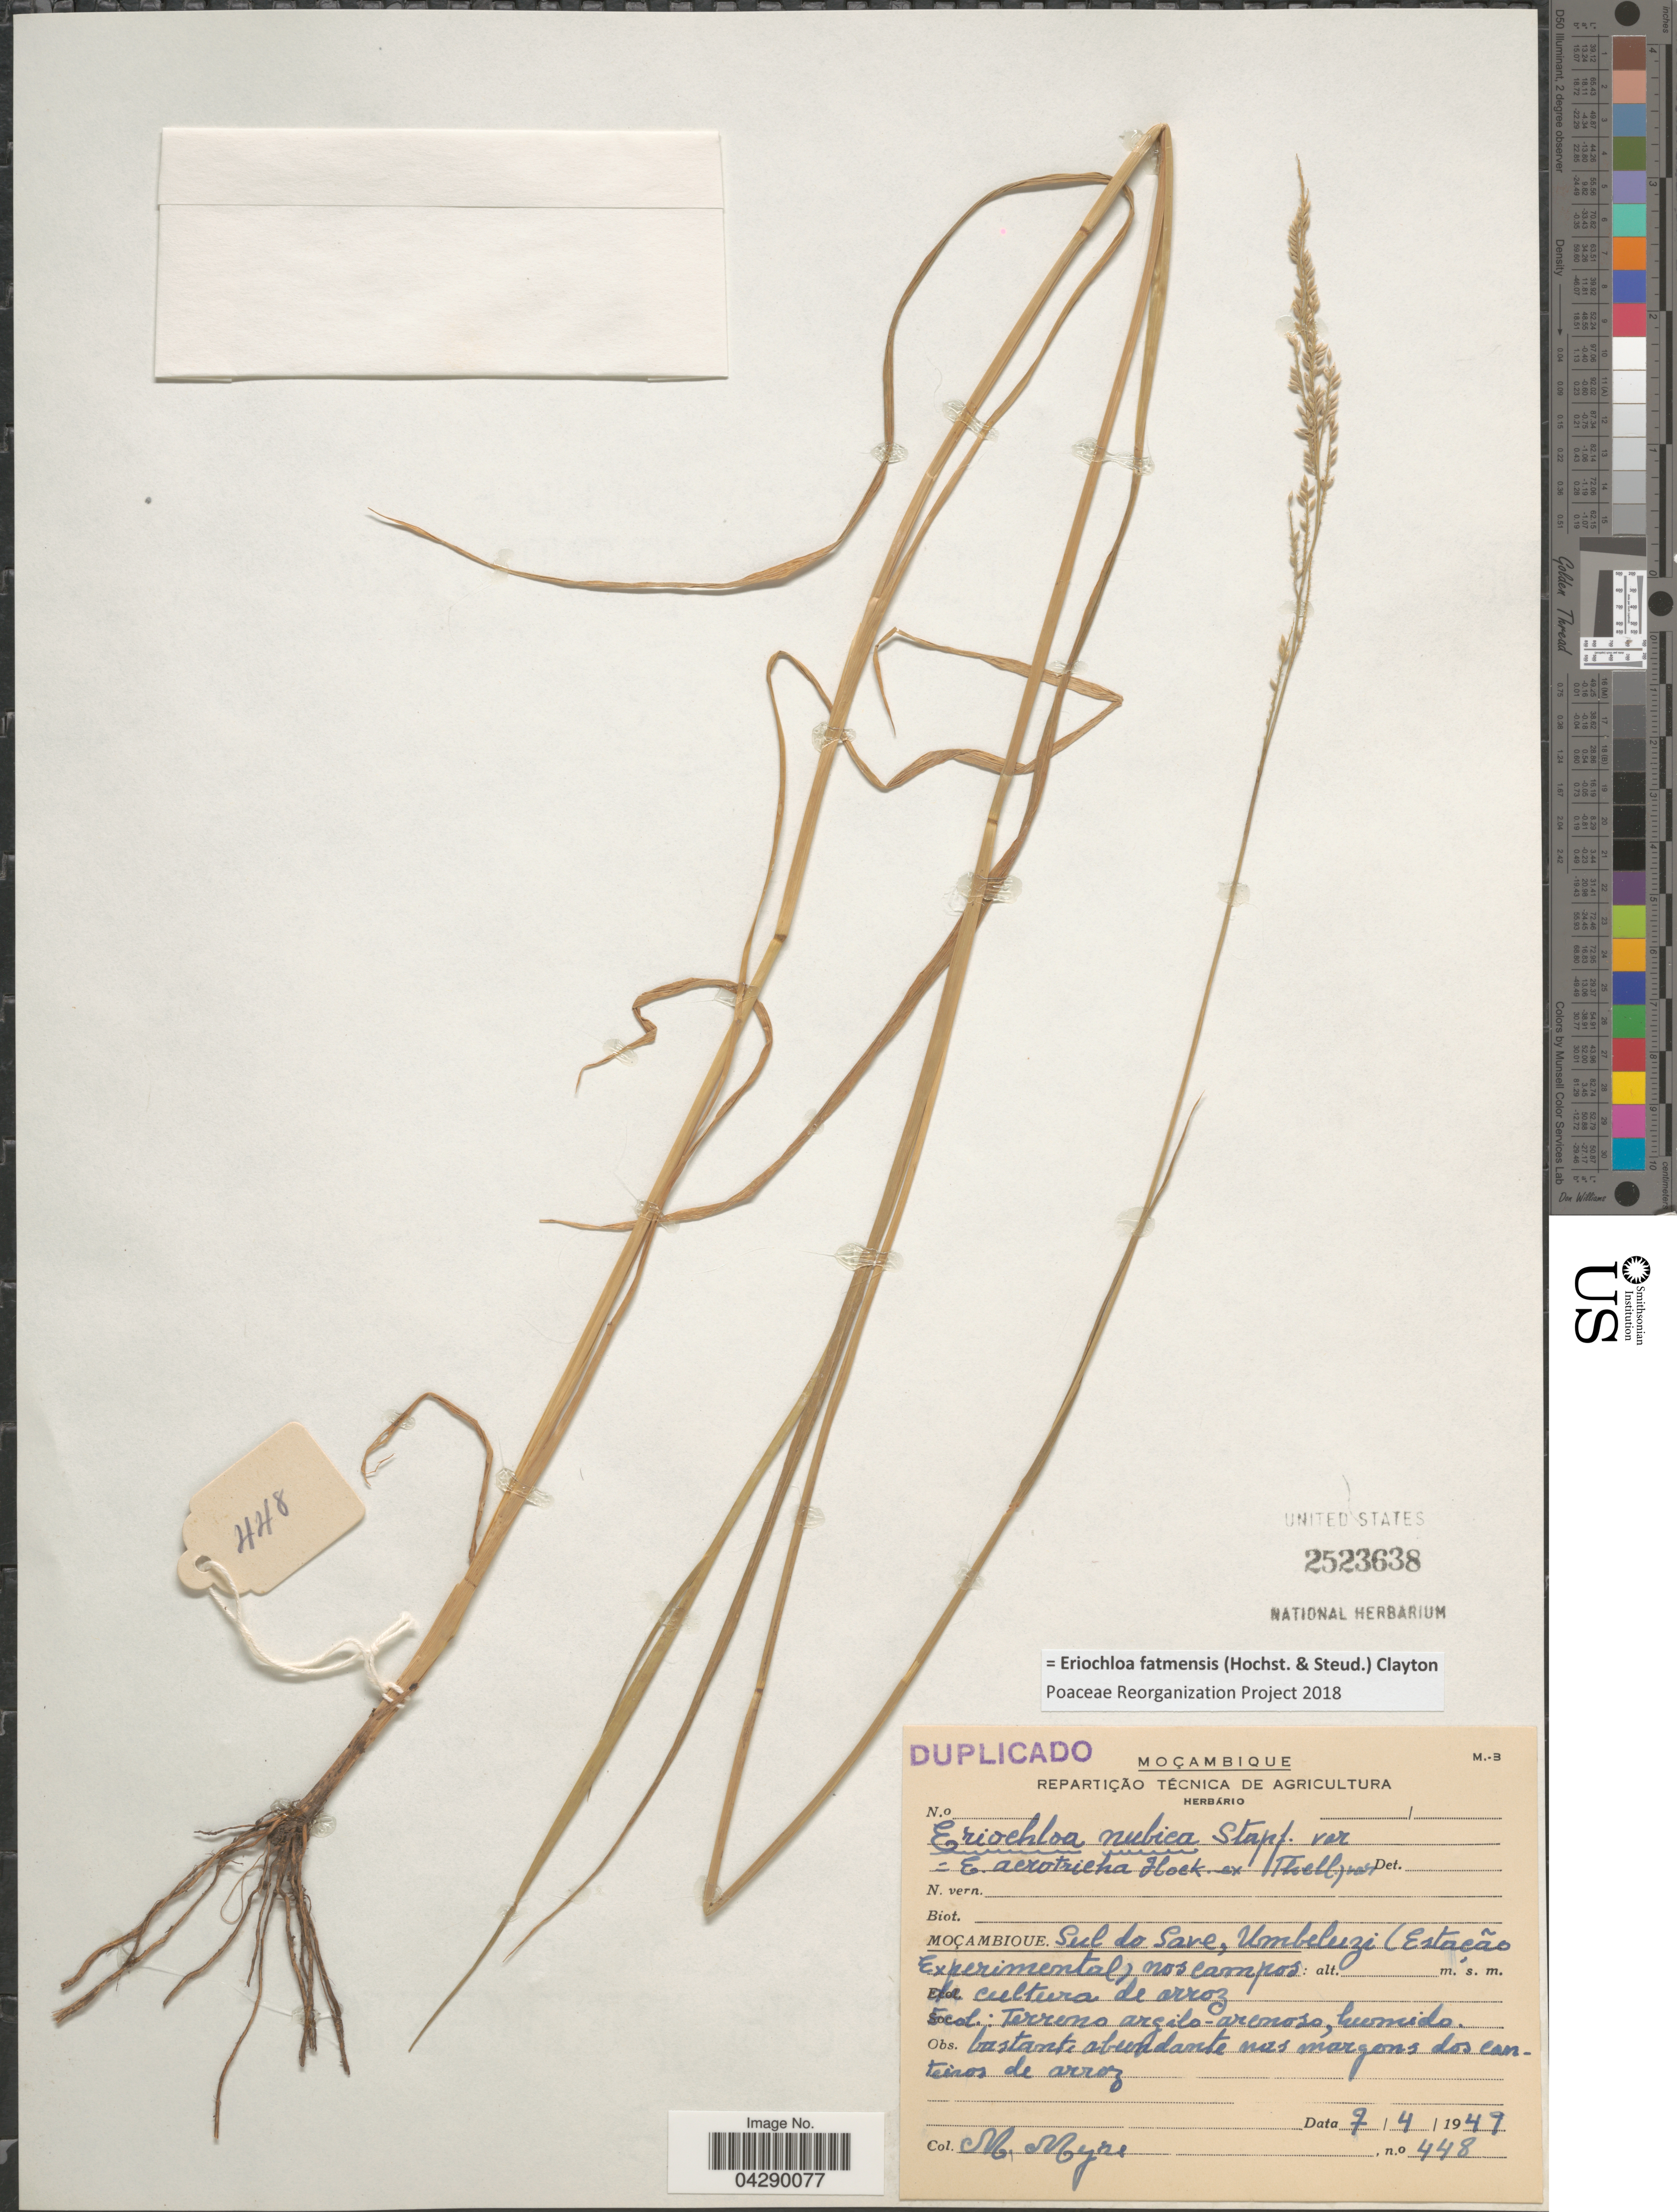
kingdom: Plantae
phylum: Tracheophyta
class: Liliopsida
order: Poales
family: Poaceae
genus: Eriochloa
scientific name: Eriochloa fatmensis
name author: (Hochst. & Steud.) Clayton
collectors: Myre, M.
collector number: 448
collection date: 1949-04-07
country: Mozambique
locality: Moçambique. Sul do Sare, Umbeluzi (Estação Experimental) nos campos.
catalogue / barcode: US 2523638